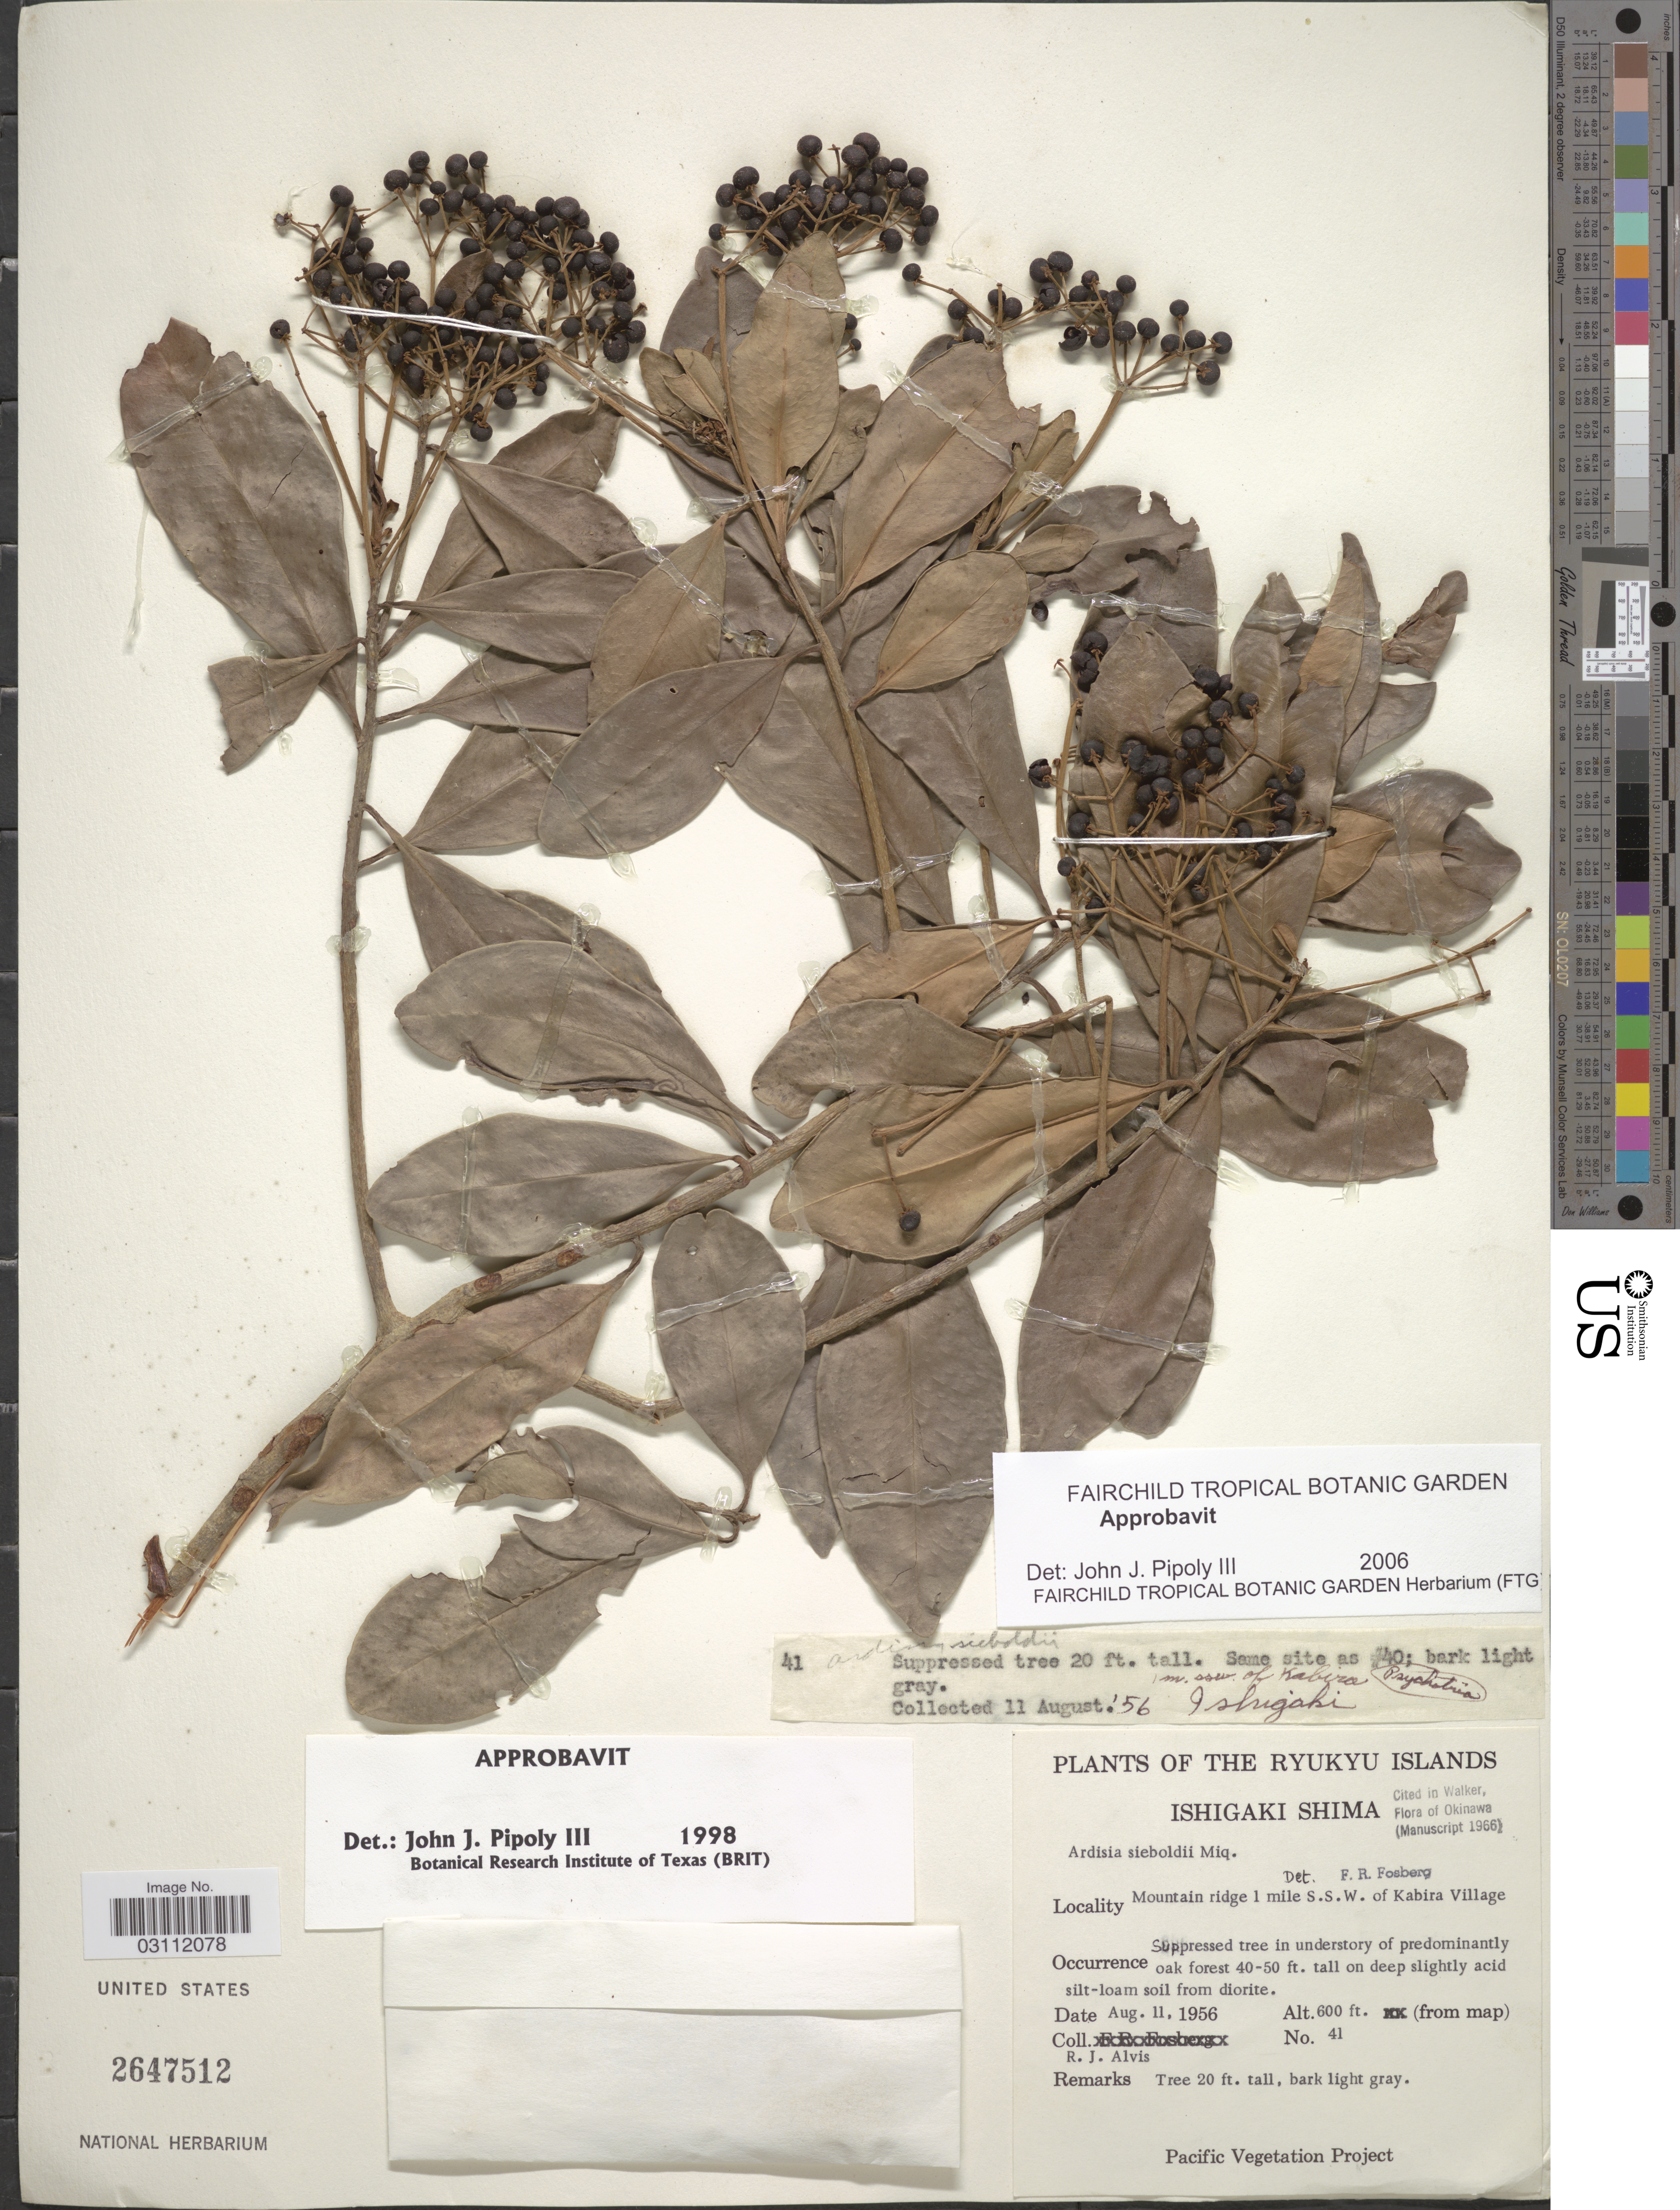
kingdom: Plantae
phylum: Tracheophyta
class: Magnoliopsida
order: Ericales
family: Primulaceae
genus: Ardisia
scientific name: Ardisia sieboldii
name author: Miq.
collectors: R. Alvis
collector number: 41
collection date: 1956-08-11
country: Japan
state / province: Okinawa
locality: The Ryukyu Islands, Ishigaki Shima, Mountain ridge 1 mile S.S.W. of Kabira Village.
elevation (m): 183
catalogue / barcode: US 2647512